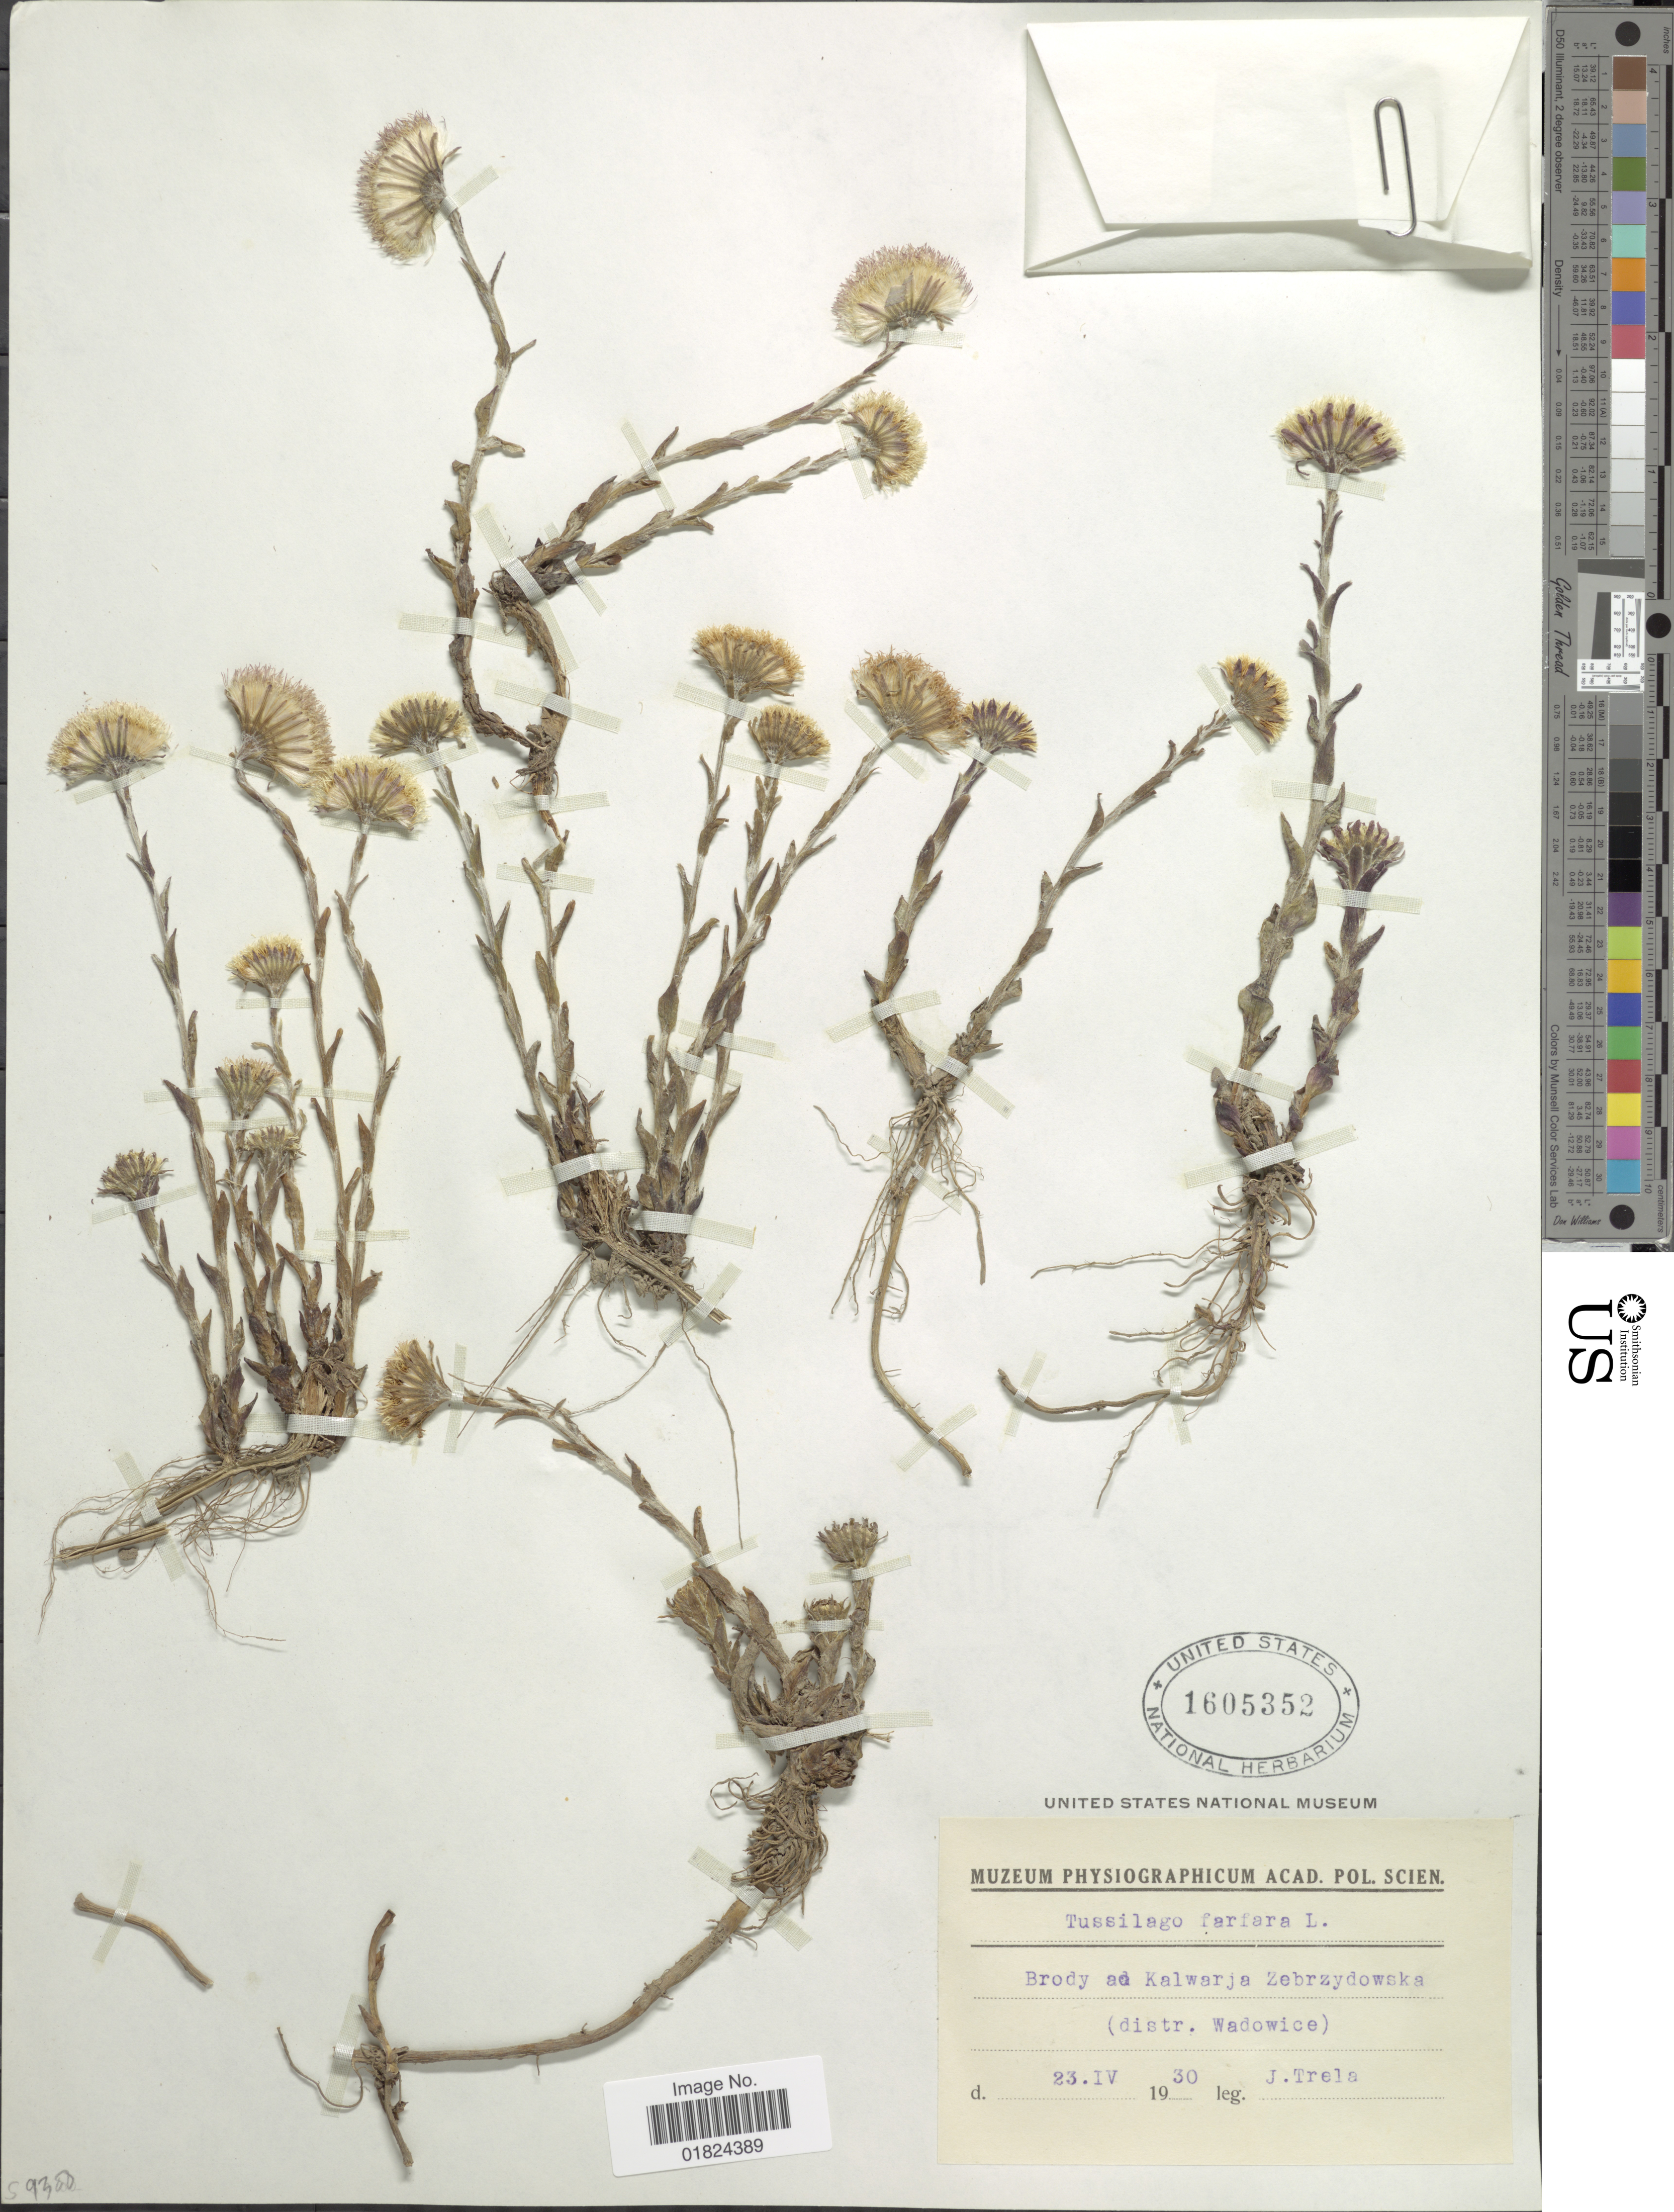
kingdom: Plantae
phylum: Tracheophyta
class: Magnoliopsida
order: Asterales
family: Asteraceae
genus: Tussilago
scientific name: Tussilago farfara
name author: L.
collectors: J. Trela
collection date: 1930-04-23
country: Poland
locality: Brody ad Kalwarja Zebrzydowska (distr. Wadowice).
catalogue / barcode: US 1605352